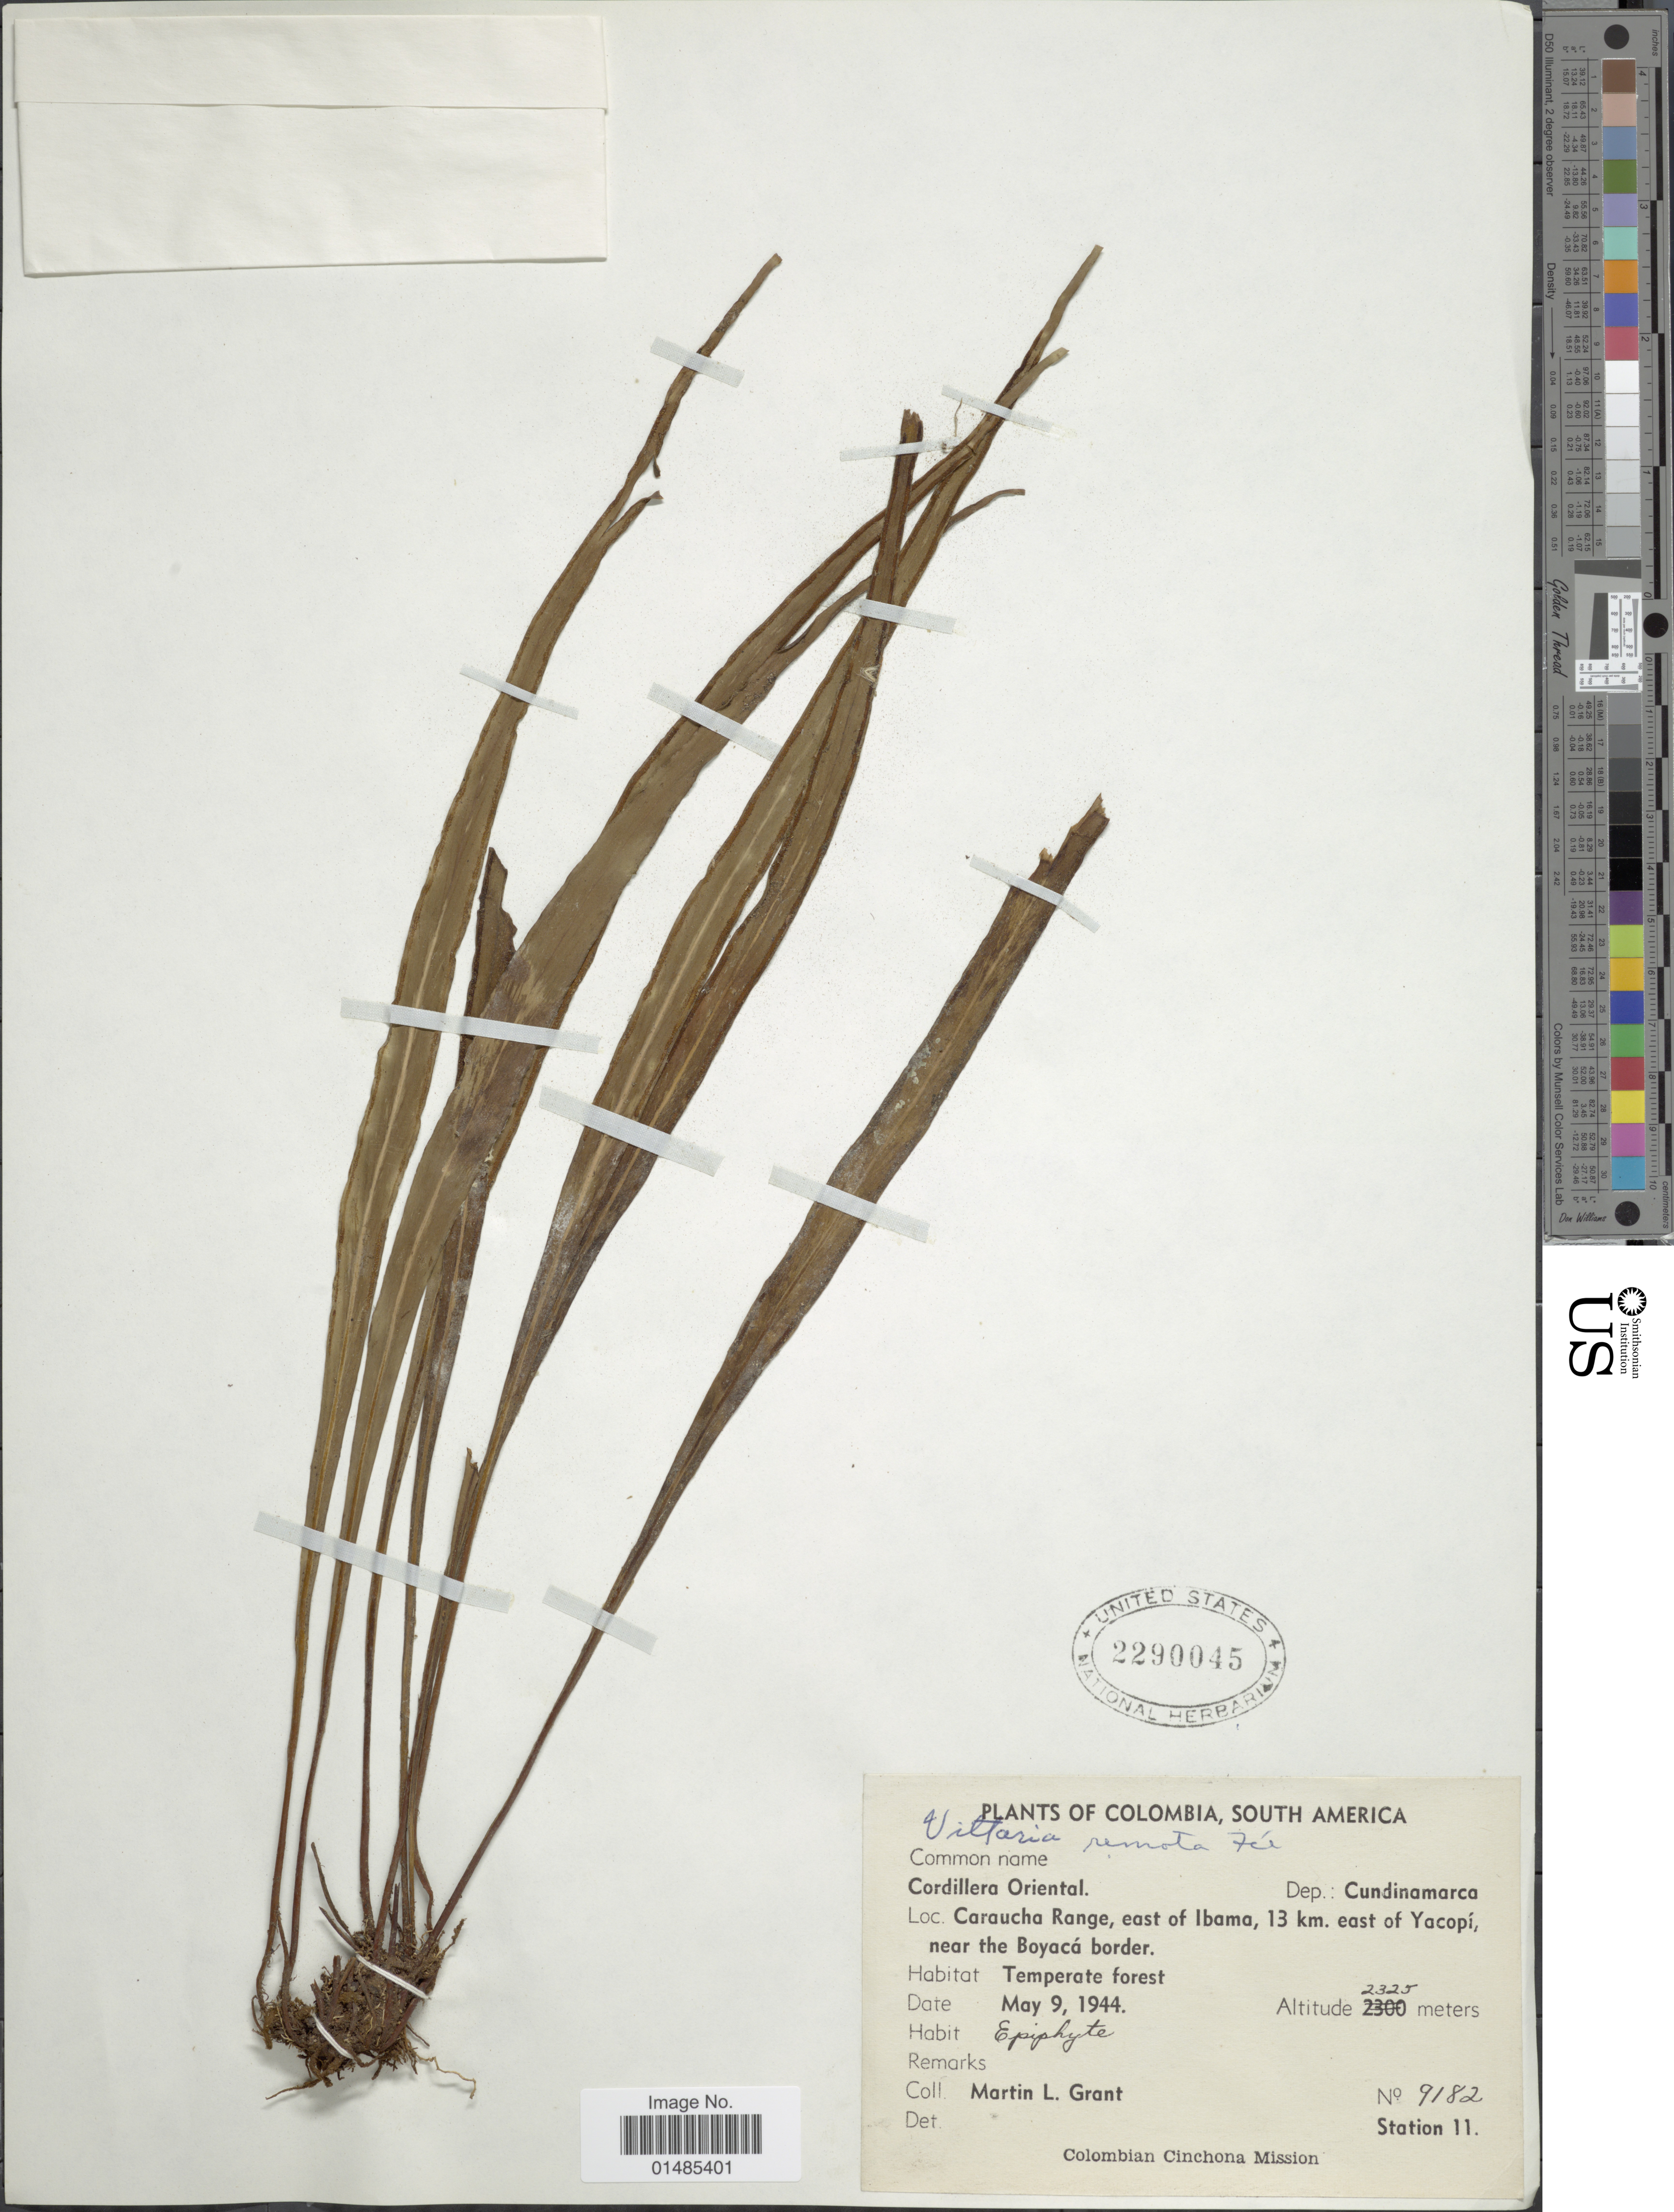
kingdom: Plantae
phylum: Tracheophyta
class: Polypodiopsida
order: Polypodiales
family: Pteridaceae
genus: Radiovittaria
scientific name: Radiovittaria remota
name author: (Fée) E.H. Crane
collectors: M. L. Grant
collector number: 9182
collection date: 1944-05-09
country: Colombia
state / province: Cundinamarca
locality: Cordillera Oriental. Caraucha Range, east of Ibama, 13 km. east of Yacopí, near the Boyacá border.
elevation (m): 2325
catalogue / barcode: US 2290045